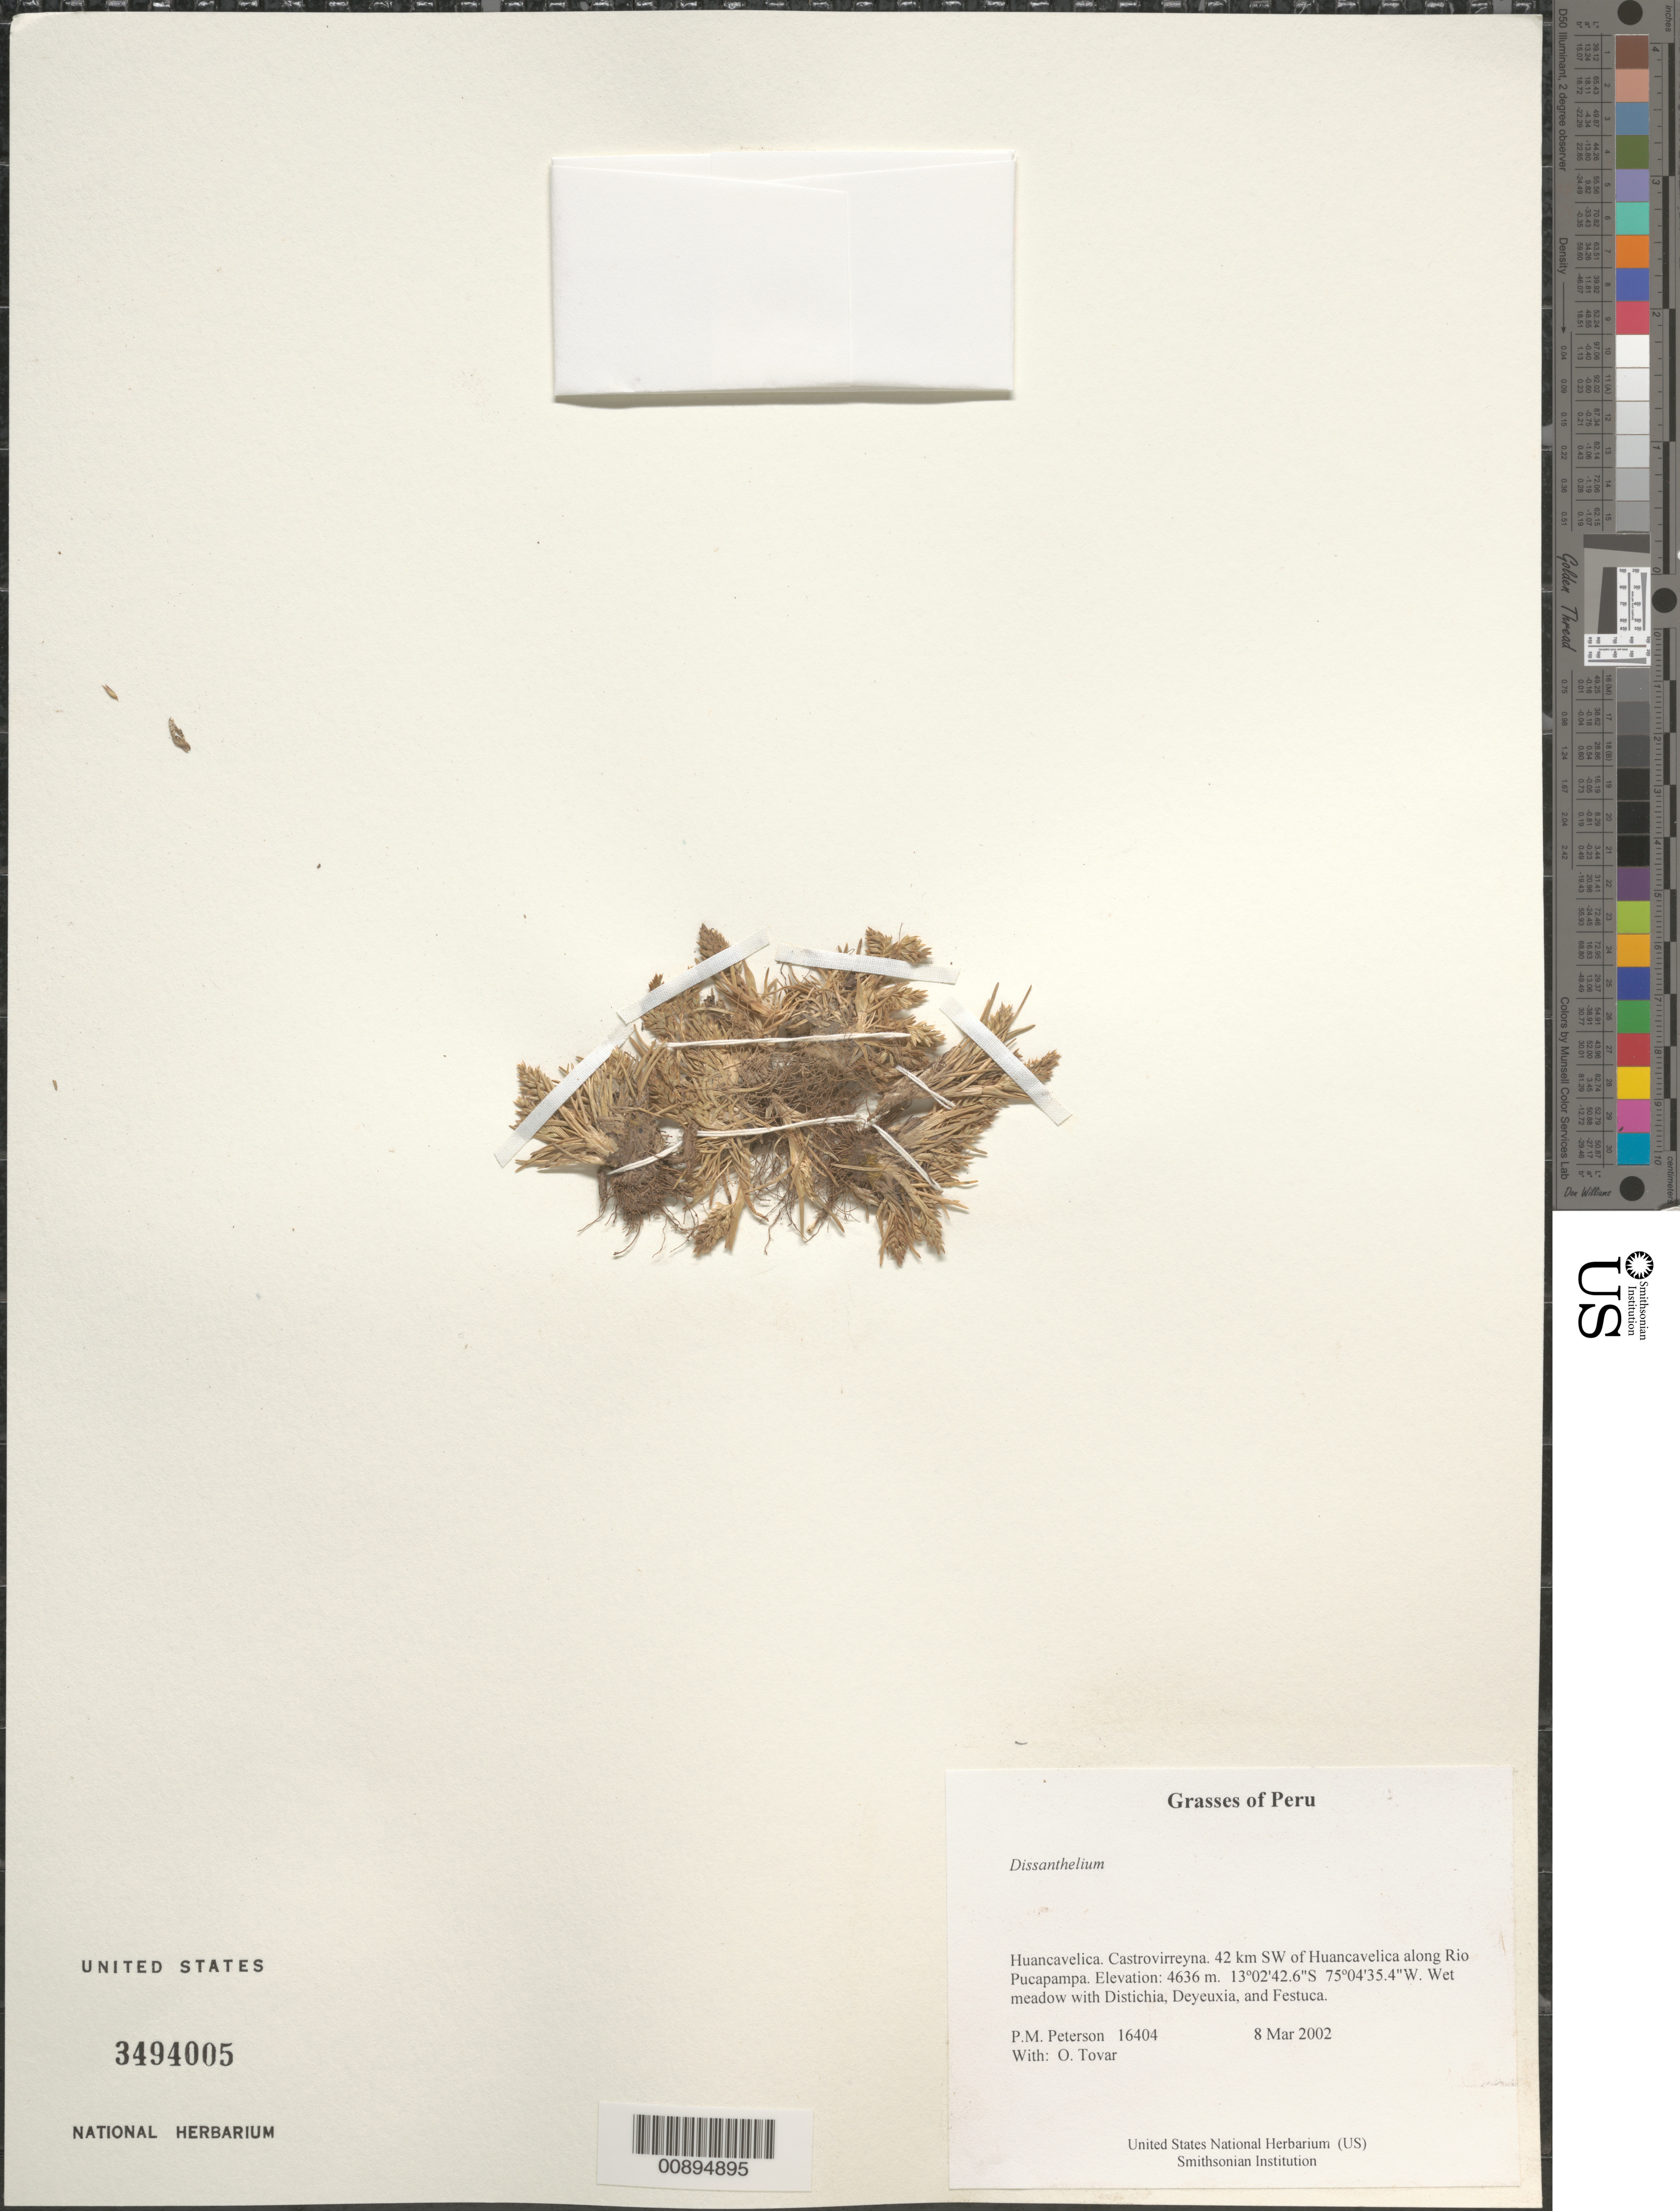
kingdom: Plantae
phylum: Tracheophyta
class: Liliopsida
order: Poales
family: Poaceae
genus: Dissanthelium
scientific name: Dissanthelium sp.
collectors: P. M. Peterson & Ó. Tovar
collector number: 16404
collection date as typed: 08 Mar 2002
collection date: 2002-03-08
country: Peru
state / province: Huancavelica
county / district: Castrovirreyna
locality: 42 km SW of Huancavelica along Rio Pucapampa.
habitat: Wet meadow with ~Distichia, Deyeuxia,~ and ~Festuca~.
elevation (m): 4636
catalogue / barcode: US 3494005